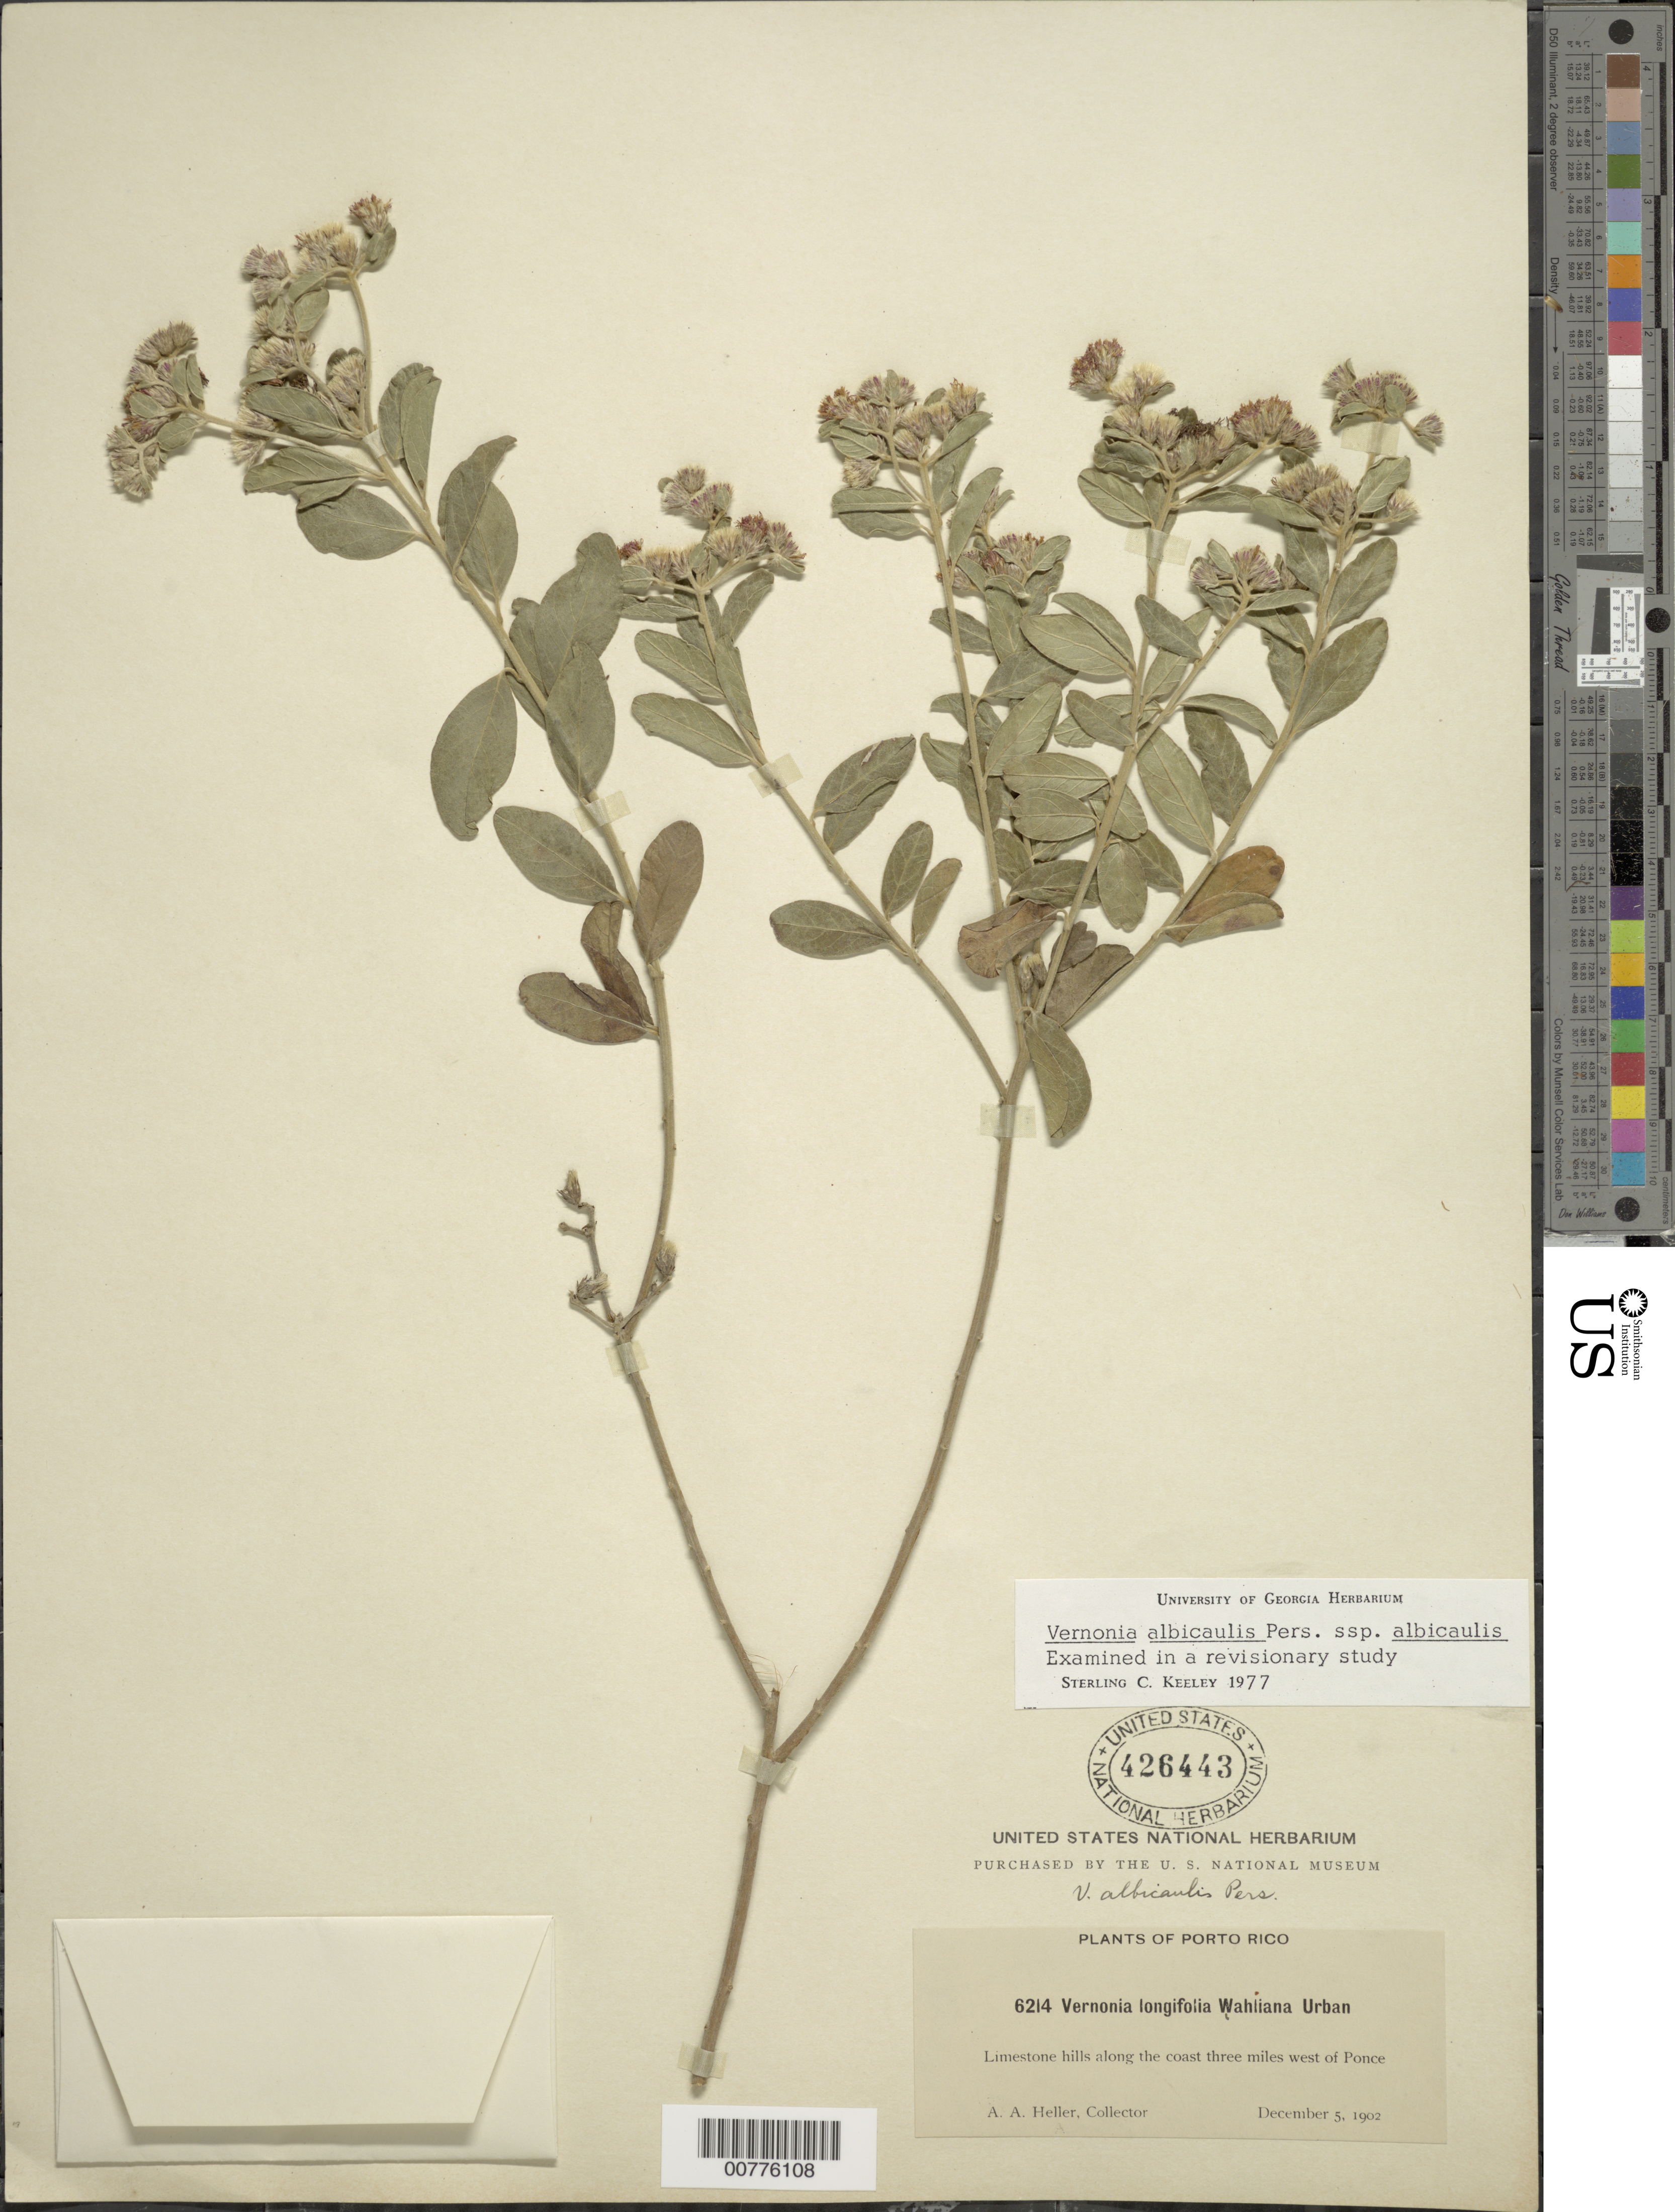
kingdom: Plantae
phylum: Tracheophyta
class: Magnoliopsida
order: Asterales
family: Asteraceae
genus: Lepidaploa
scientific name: Lepidaploa glabra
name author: (Willd.) H. Rob.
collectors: A. A. Heller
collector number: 6214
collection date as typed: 05 Dec 1902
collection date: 1902-12-05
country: Puerto Rico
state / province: Ponce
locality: Limestone hills along coast, 3 miles west of Ponce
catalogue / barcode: US 426443